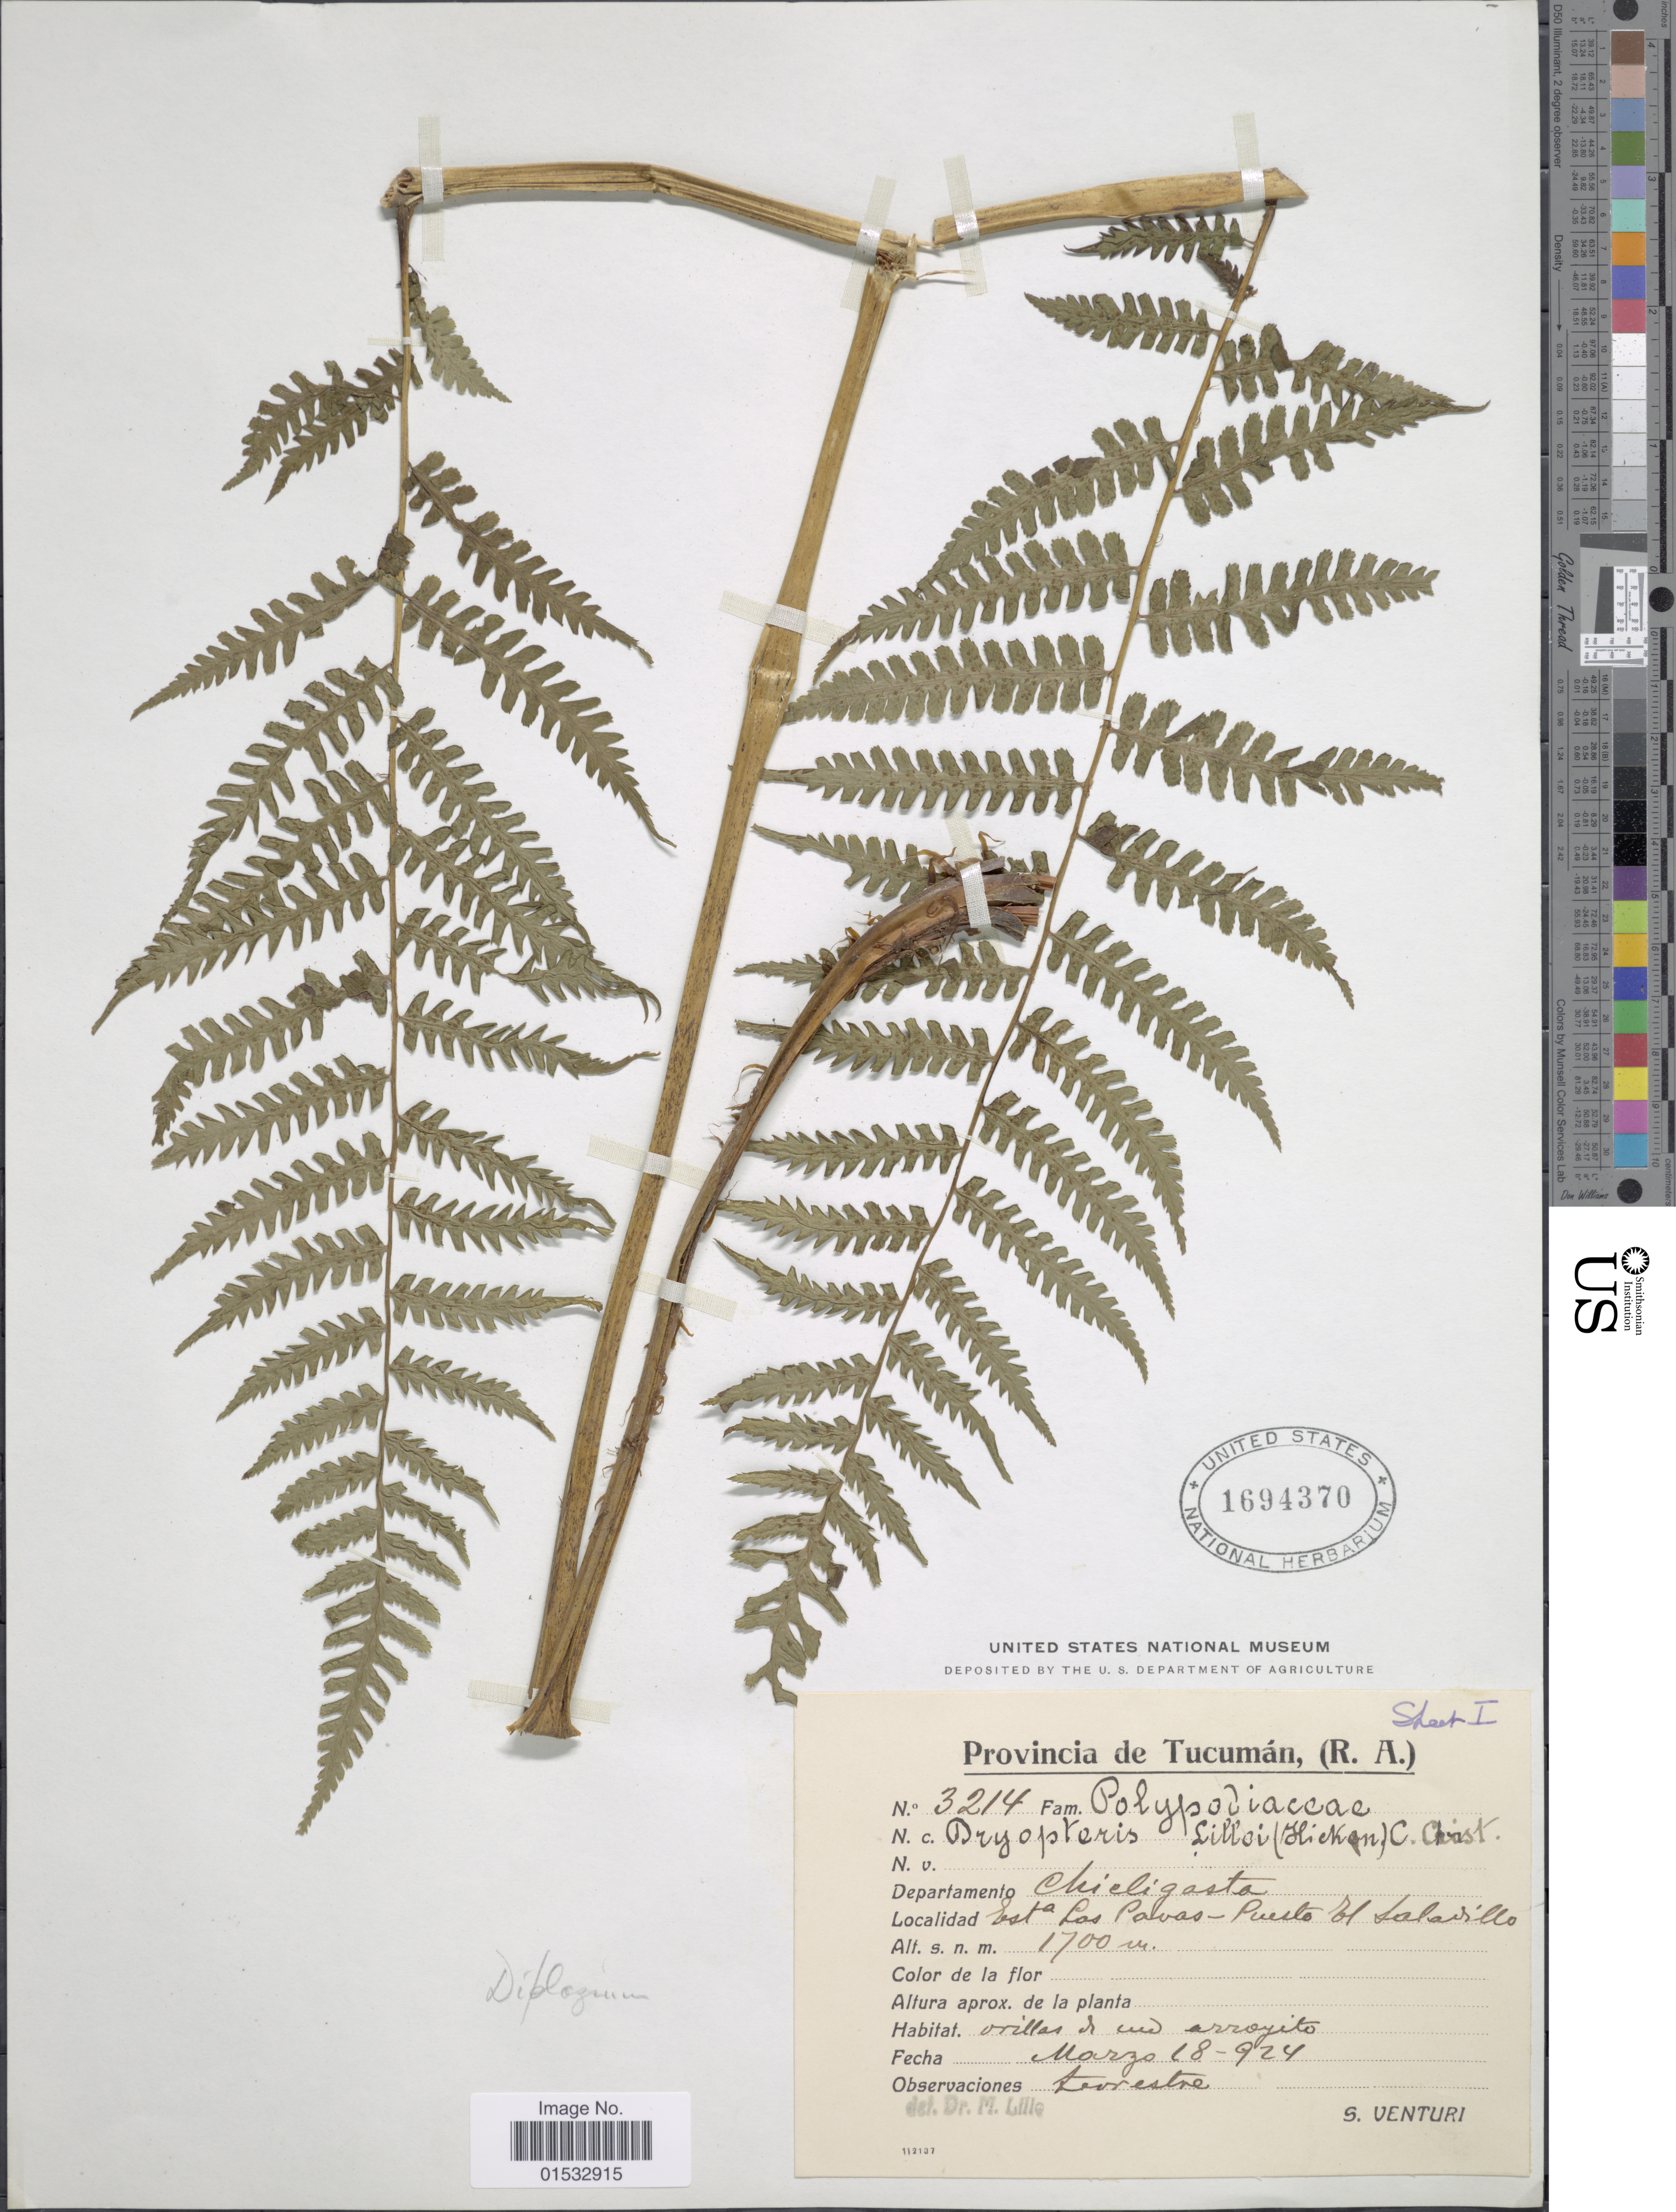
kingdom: Plantae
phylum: Tracheophyta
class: Polypodiopsida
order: Polypodiales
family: Athyriaceae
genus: Diplazium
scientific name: Diplazium lilloi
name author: (Hicken) R.M. Tryon & A.F. Tryon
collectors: S. Venturi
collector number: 3214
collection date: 1924-03-18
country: Argentina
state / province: Tucuman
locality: Tucuman, (R.A.), esta Las Palvas- Puerto de Salavillo. Departamento Chicligasta.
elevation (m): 1700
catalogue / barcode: US 1694370